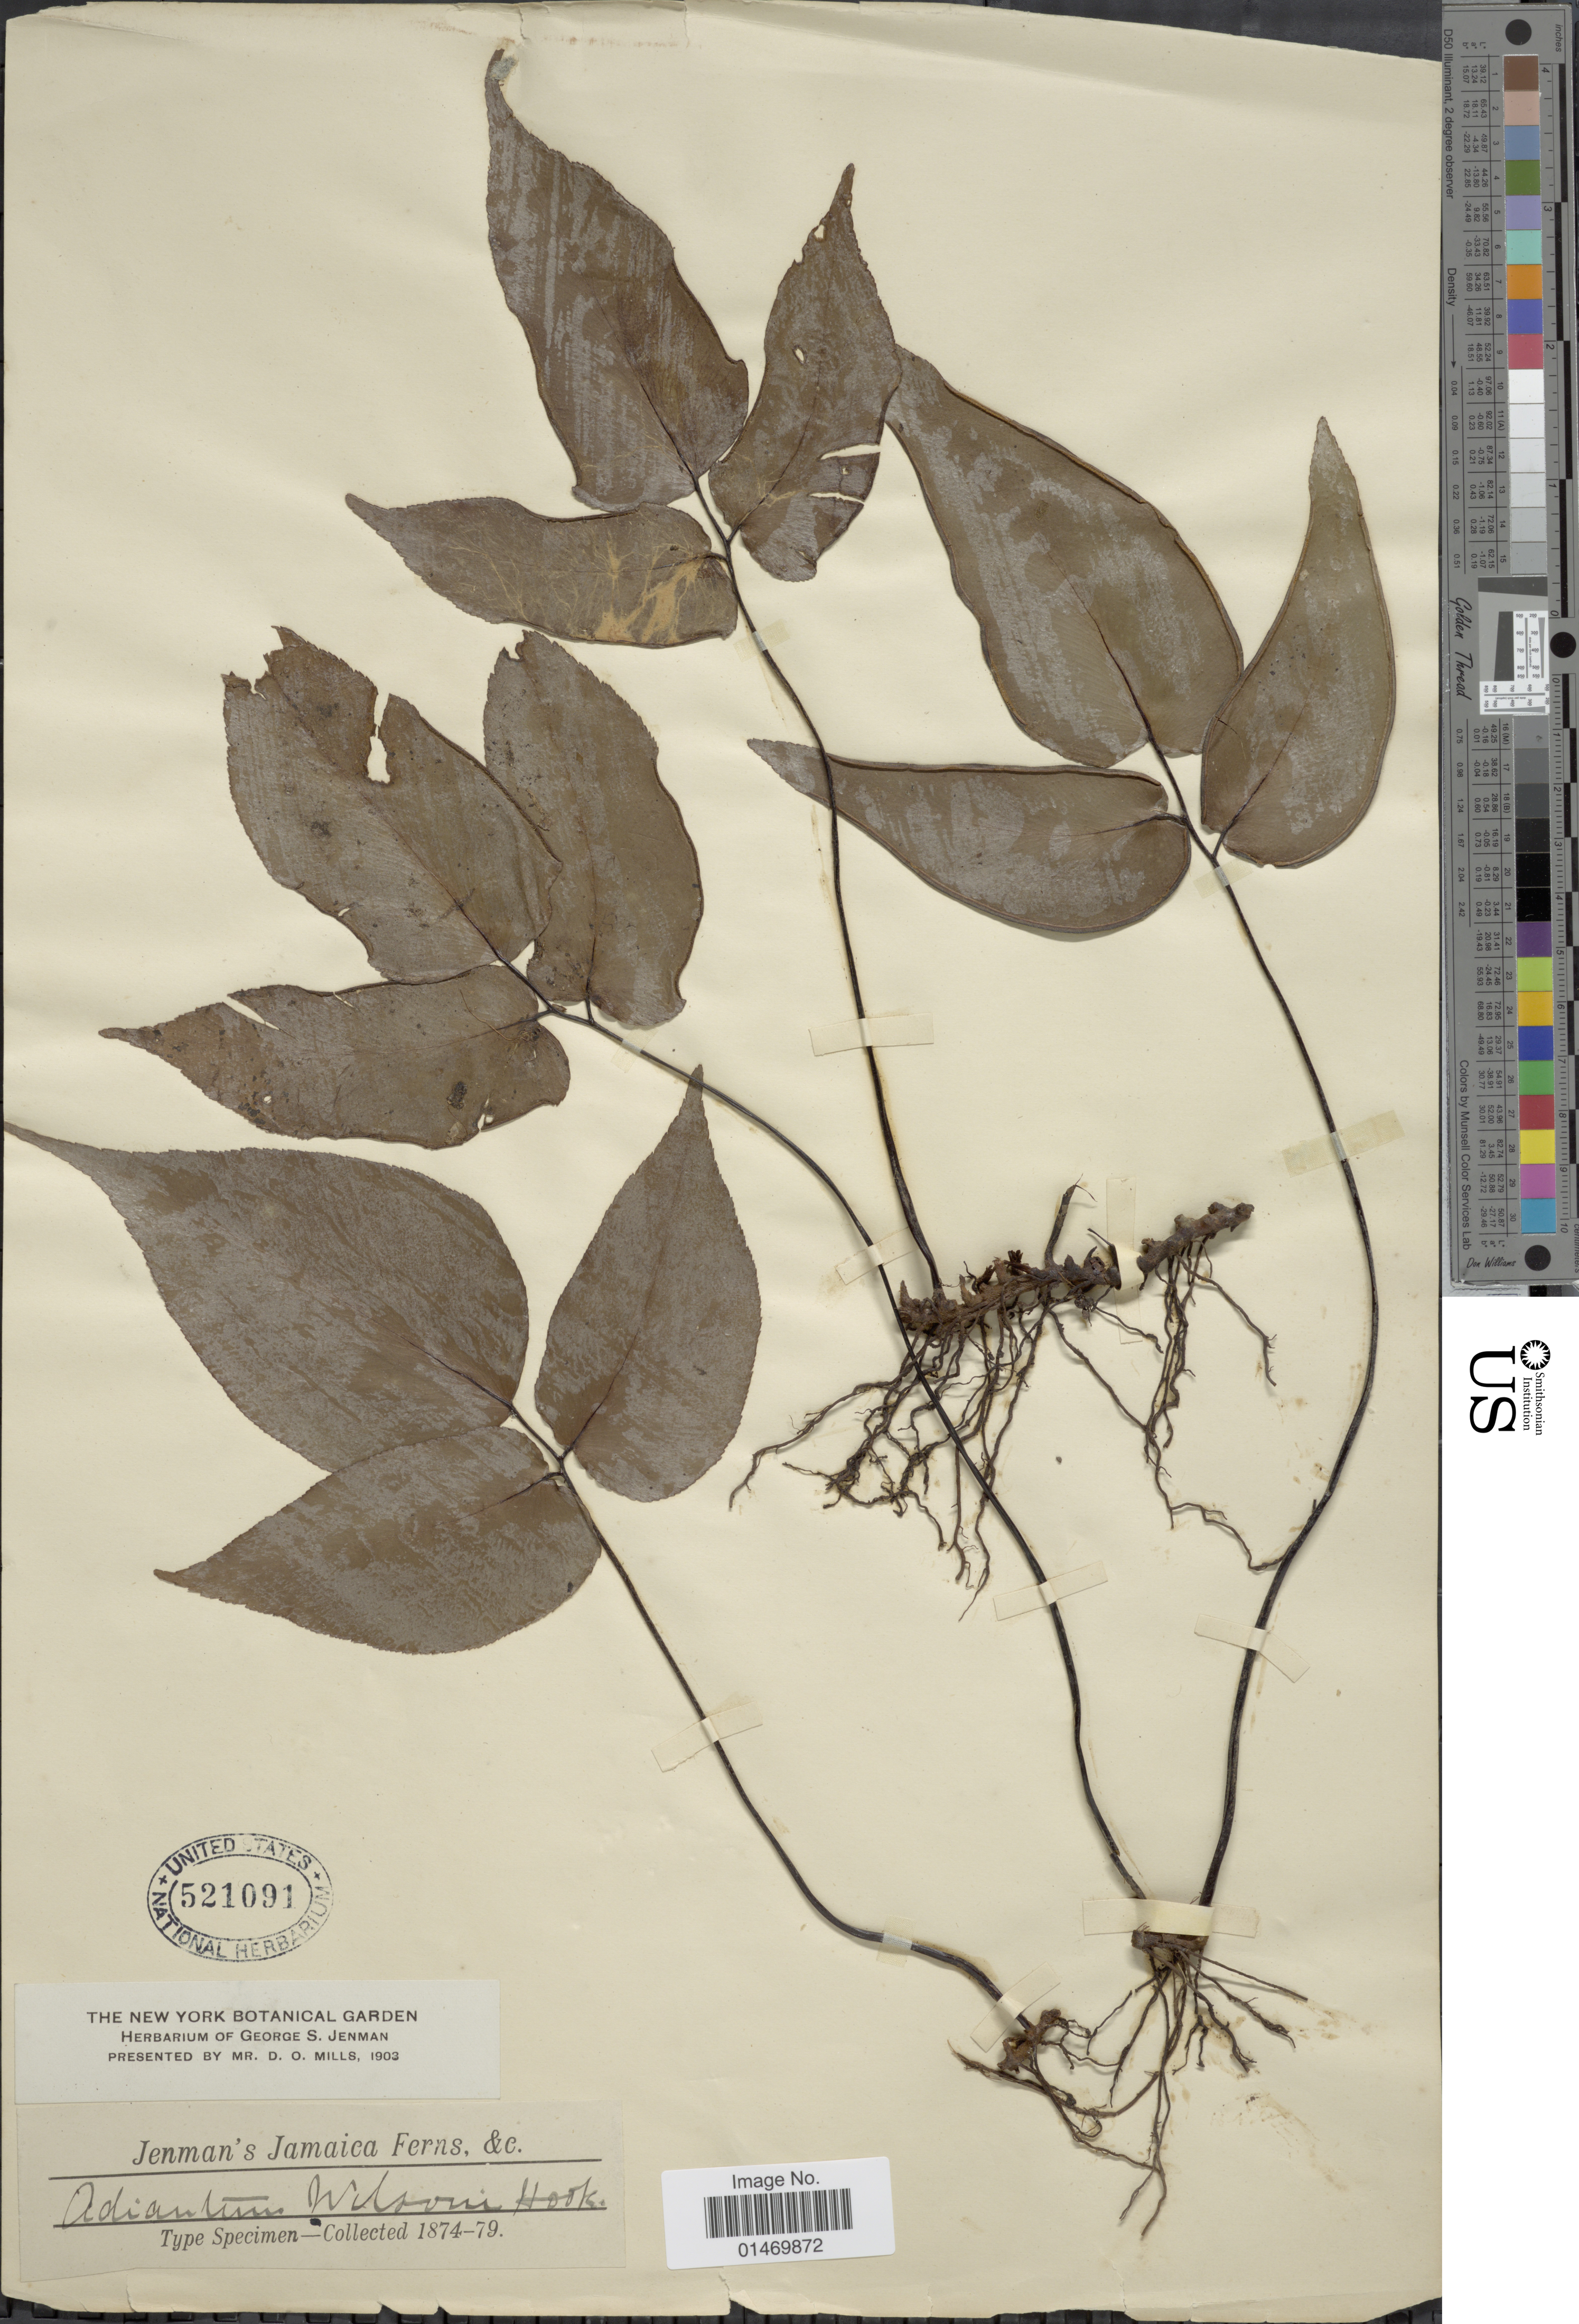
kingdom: Plantae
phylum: Tracheophyta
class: Polypodiopsida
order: Polypodiales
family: Pteridaceae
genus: Adiantum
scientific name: Adiantum wilsonii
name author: Hook.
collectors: -. Jenman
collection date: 1874/1879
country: Jamaica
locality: Jamaica.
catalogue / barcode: US 521091